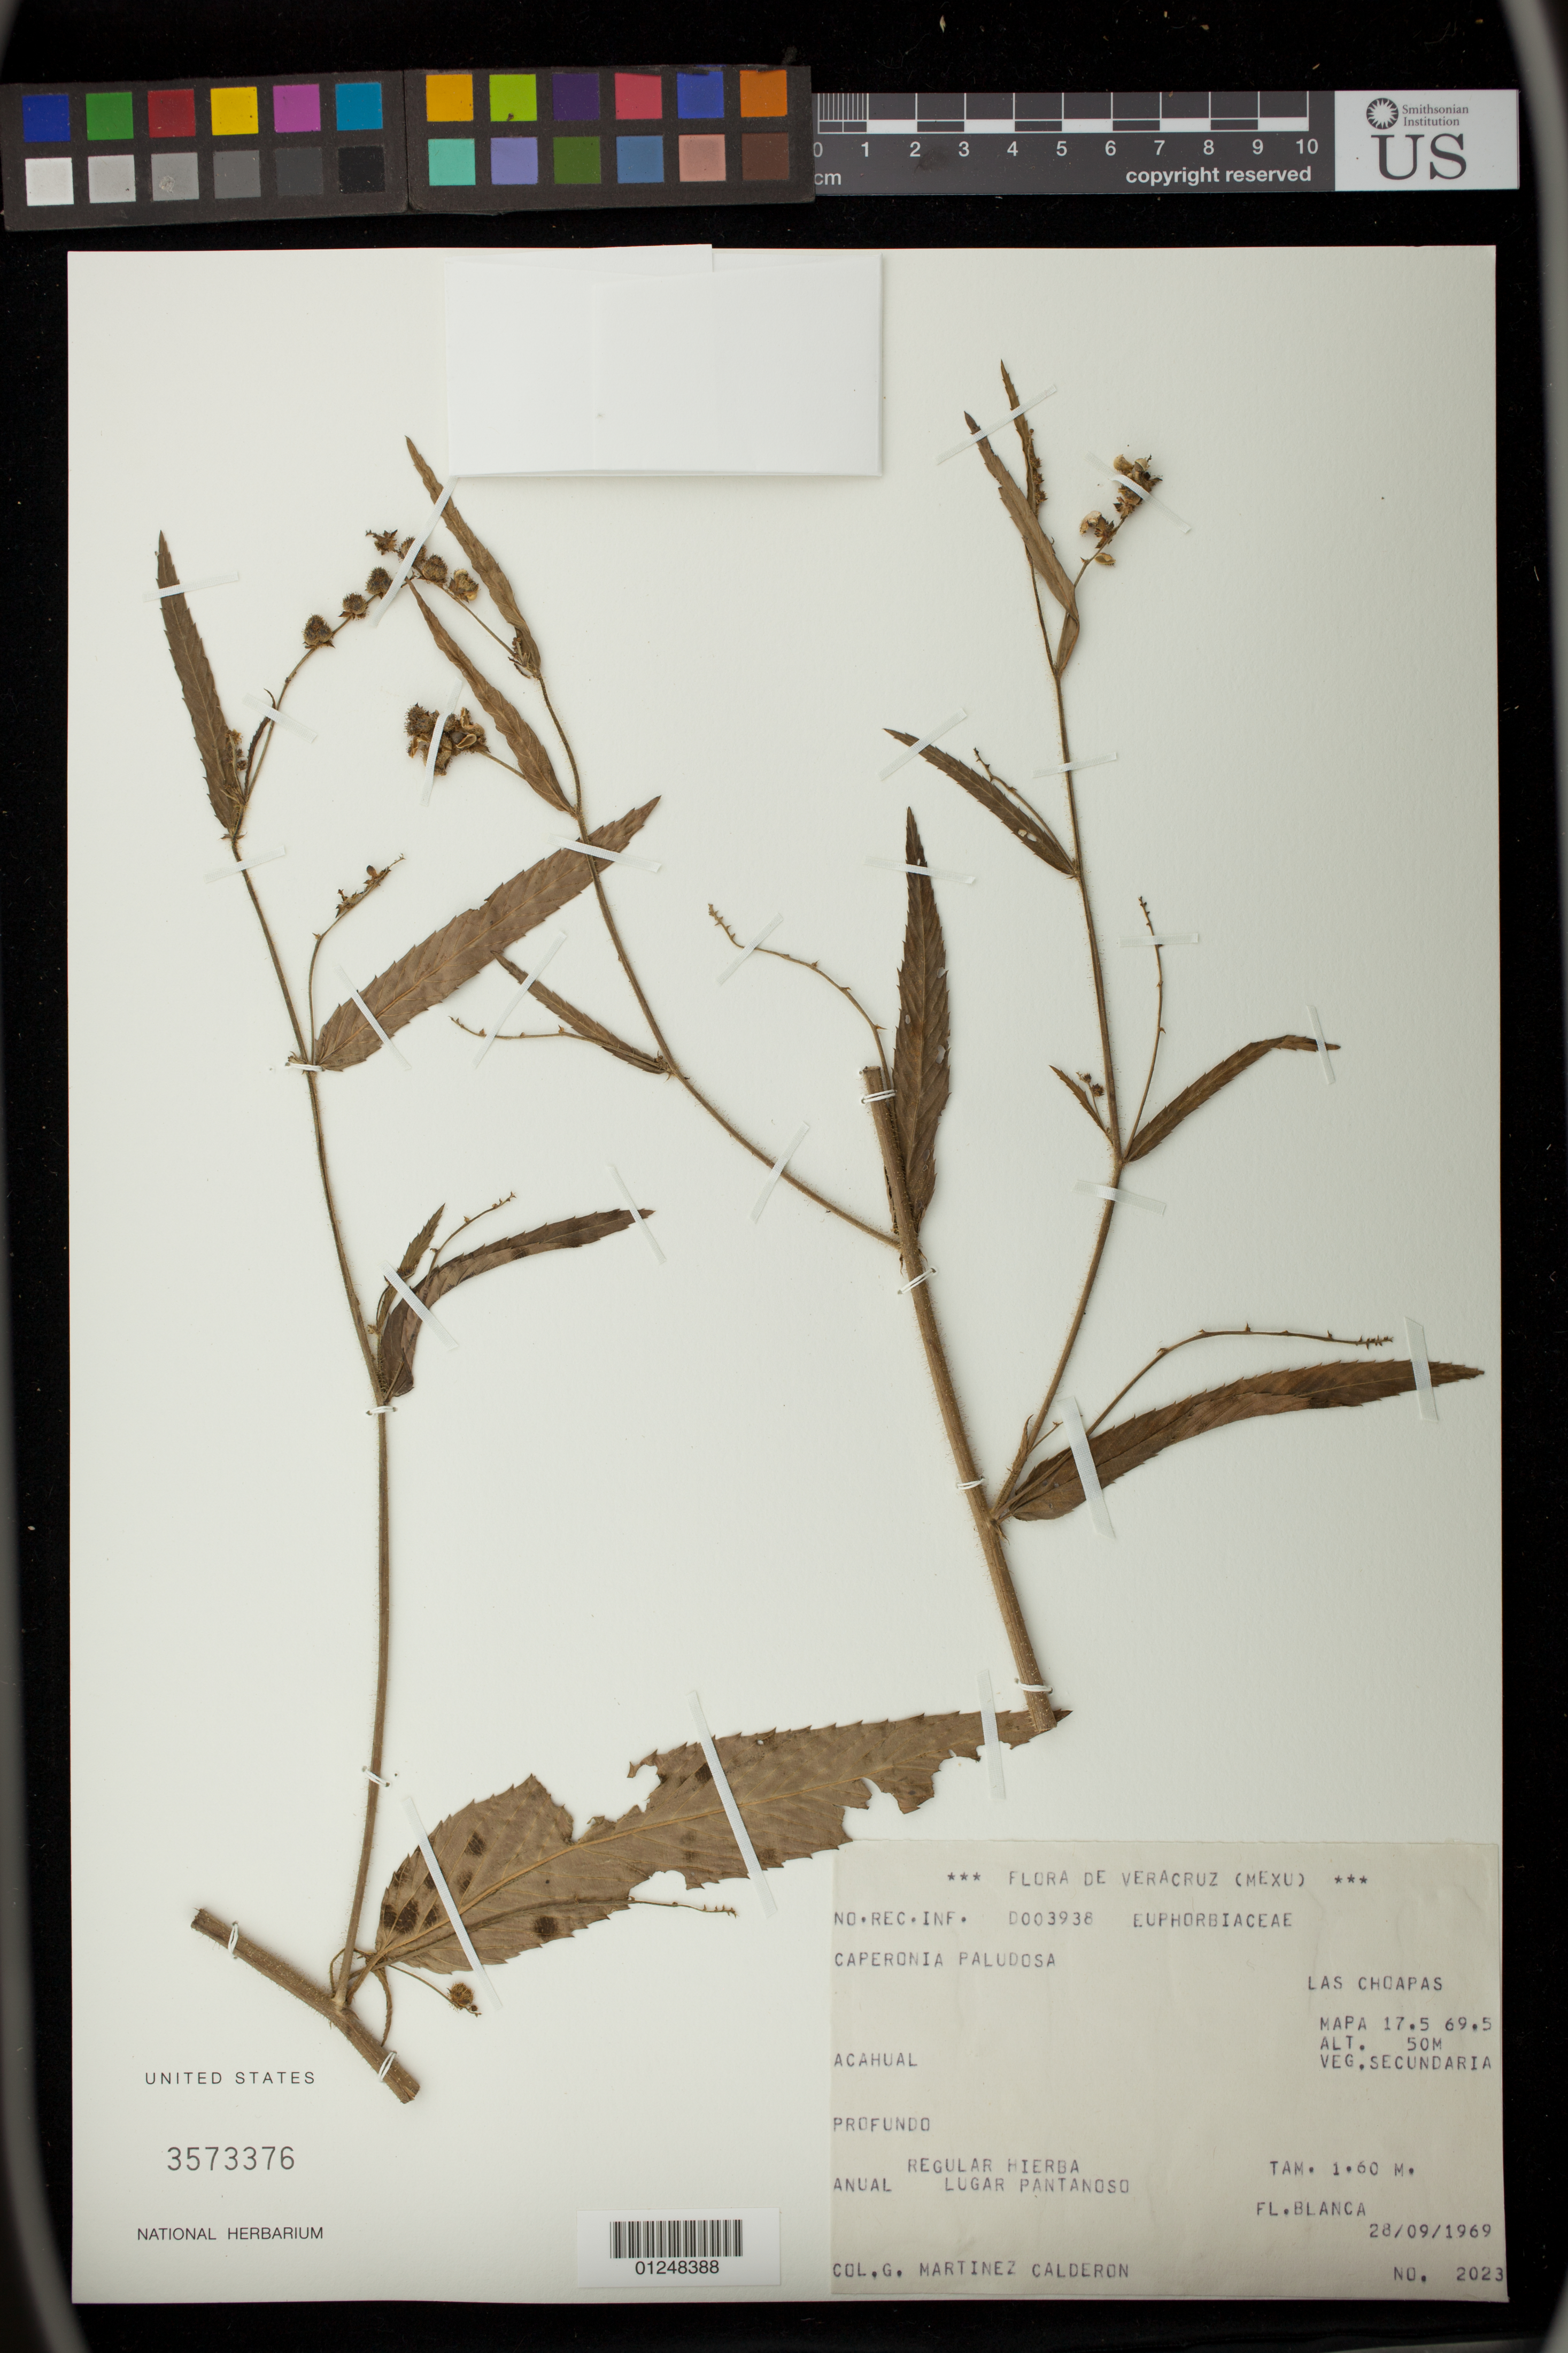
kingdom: Plantae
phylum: Tracheophyta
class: Magnoliopsida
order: Malpighiales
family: Euphorbiaceae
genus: Caperonia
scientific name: Caperonia palustris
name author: (L.) A. St.-Hil.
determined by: Külkamp, Josimar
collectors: G. M. Calderon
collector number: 2023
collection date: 1969-09-28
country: Mexico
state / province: Veracruz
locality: Las Choapas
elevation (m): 50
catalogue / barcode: US 3573376